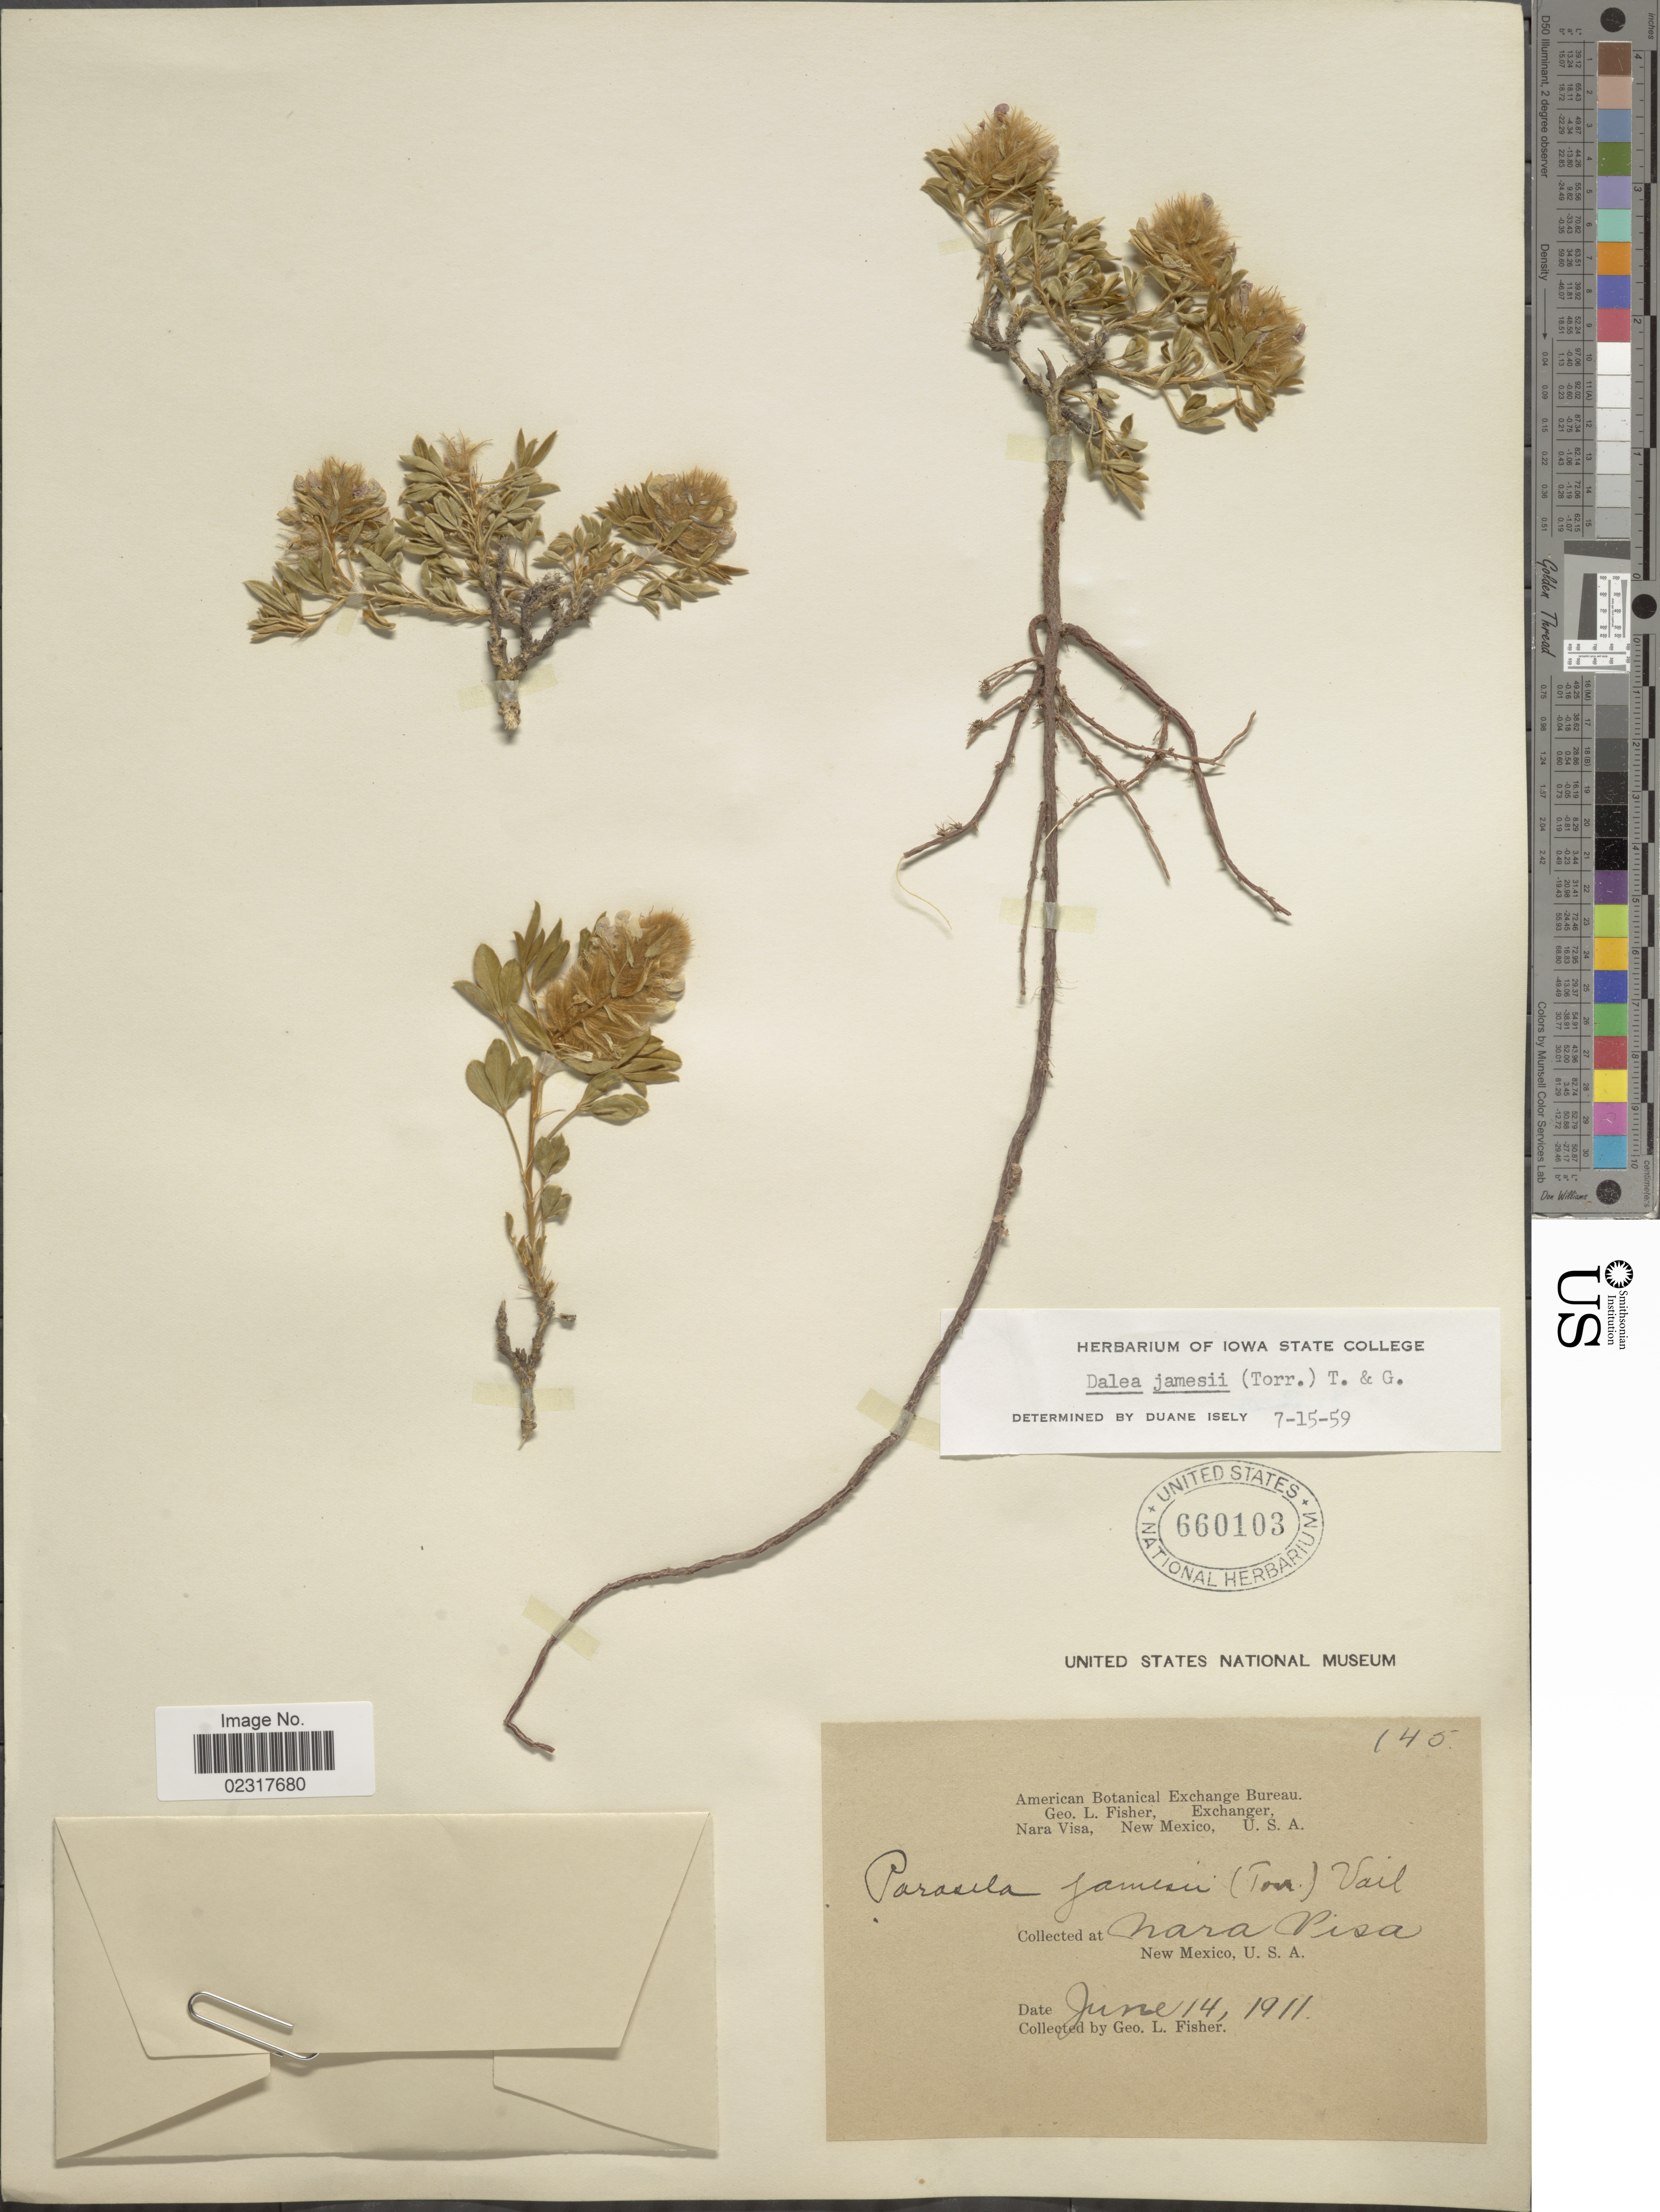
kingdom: Plantae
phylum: Tracheophyta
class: Magnoliopsida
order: Fabales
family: Fabaceae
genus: Dalea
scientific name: Dalea jamesii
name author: (Torr.) Torr. & A. Gray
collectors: G. L. Fisher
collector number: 145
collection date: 1911-06-14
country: United States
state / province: New Mexico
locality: Nara Visa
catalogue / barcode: US 660103